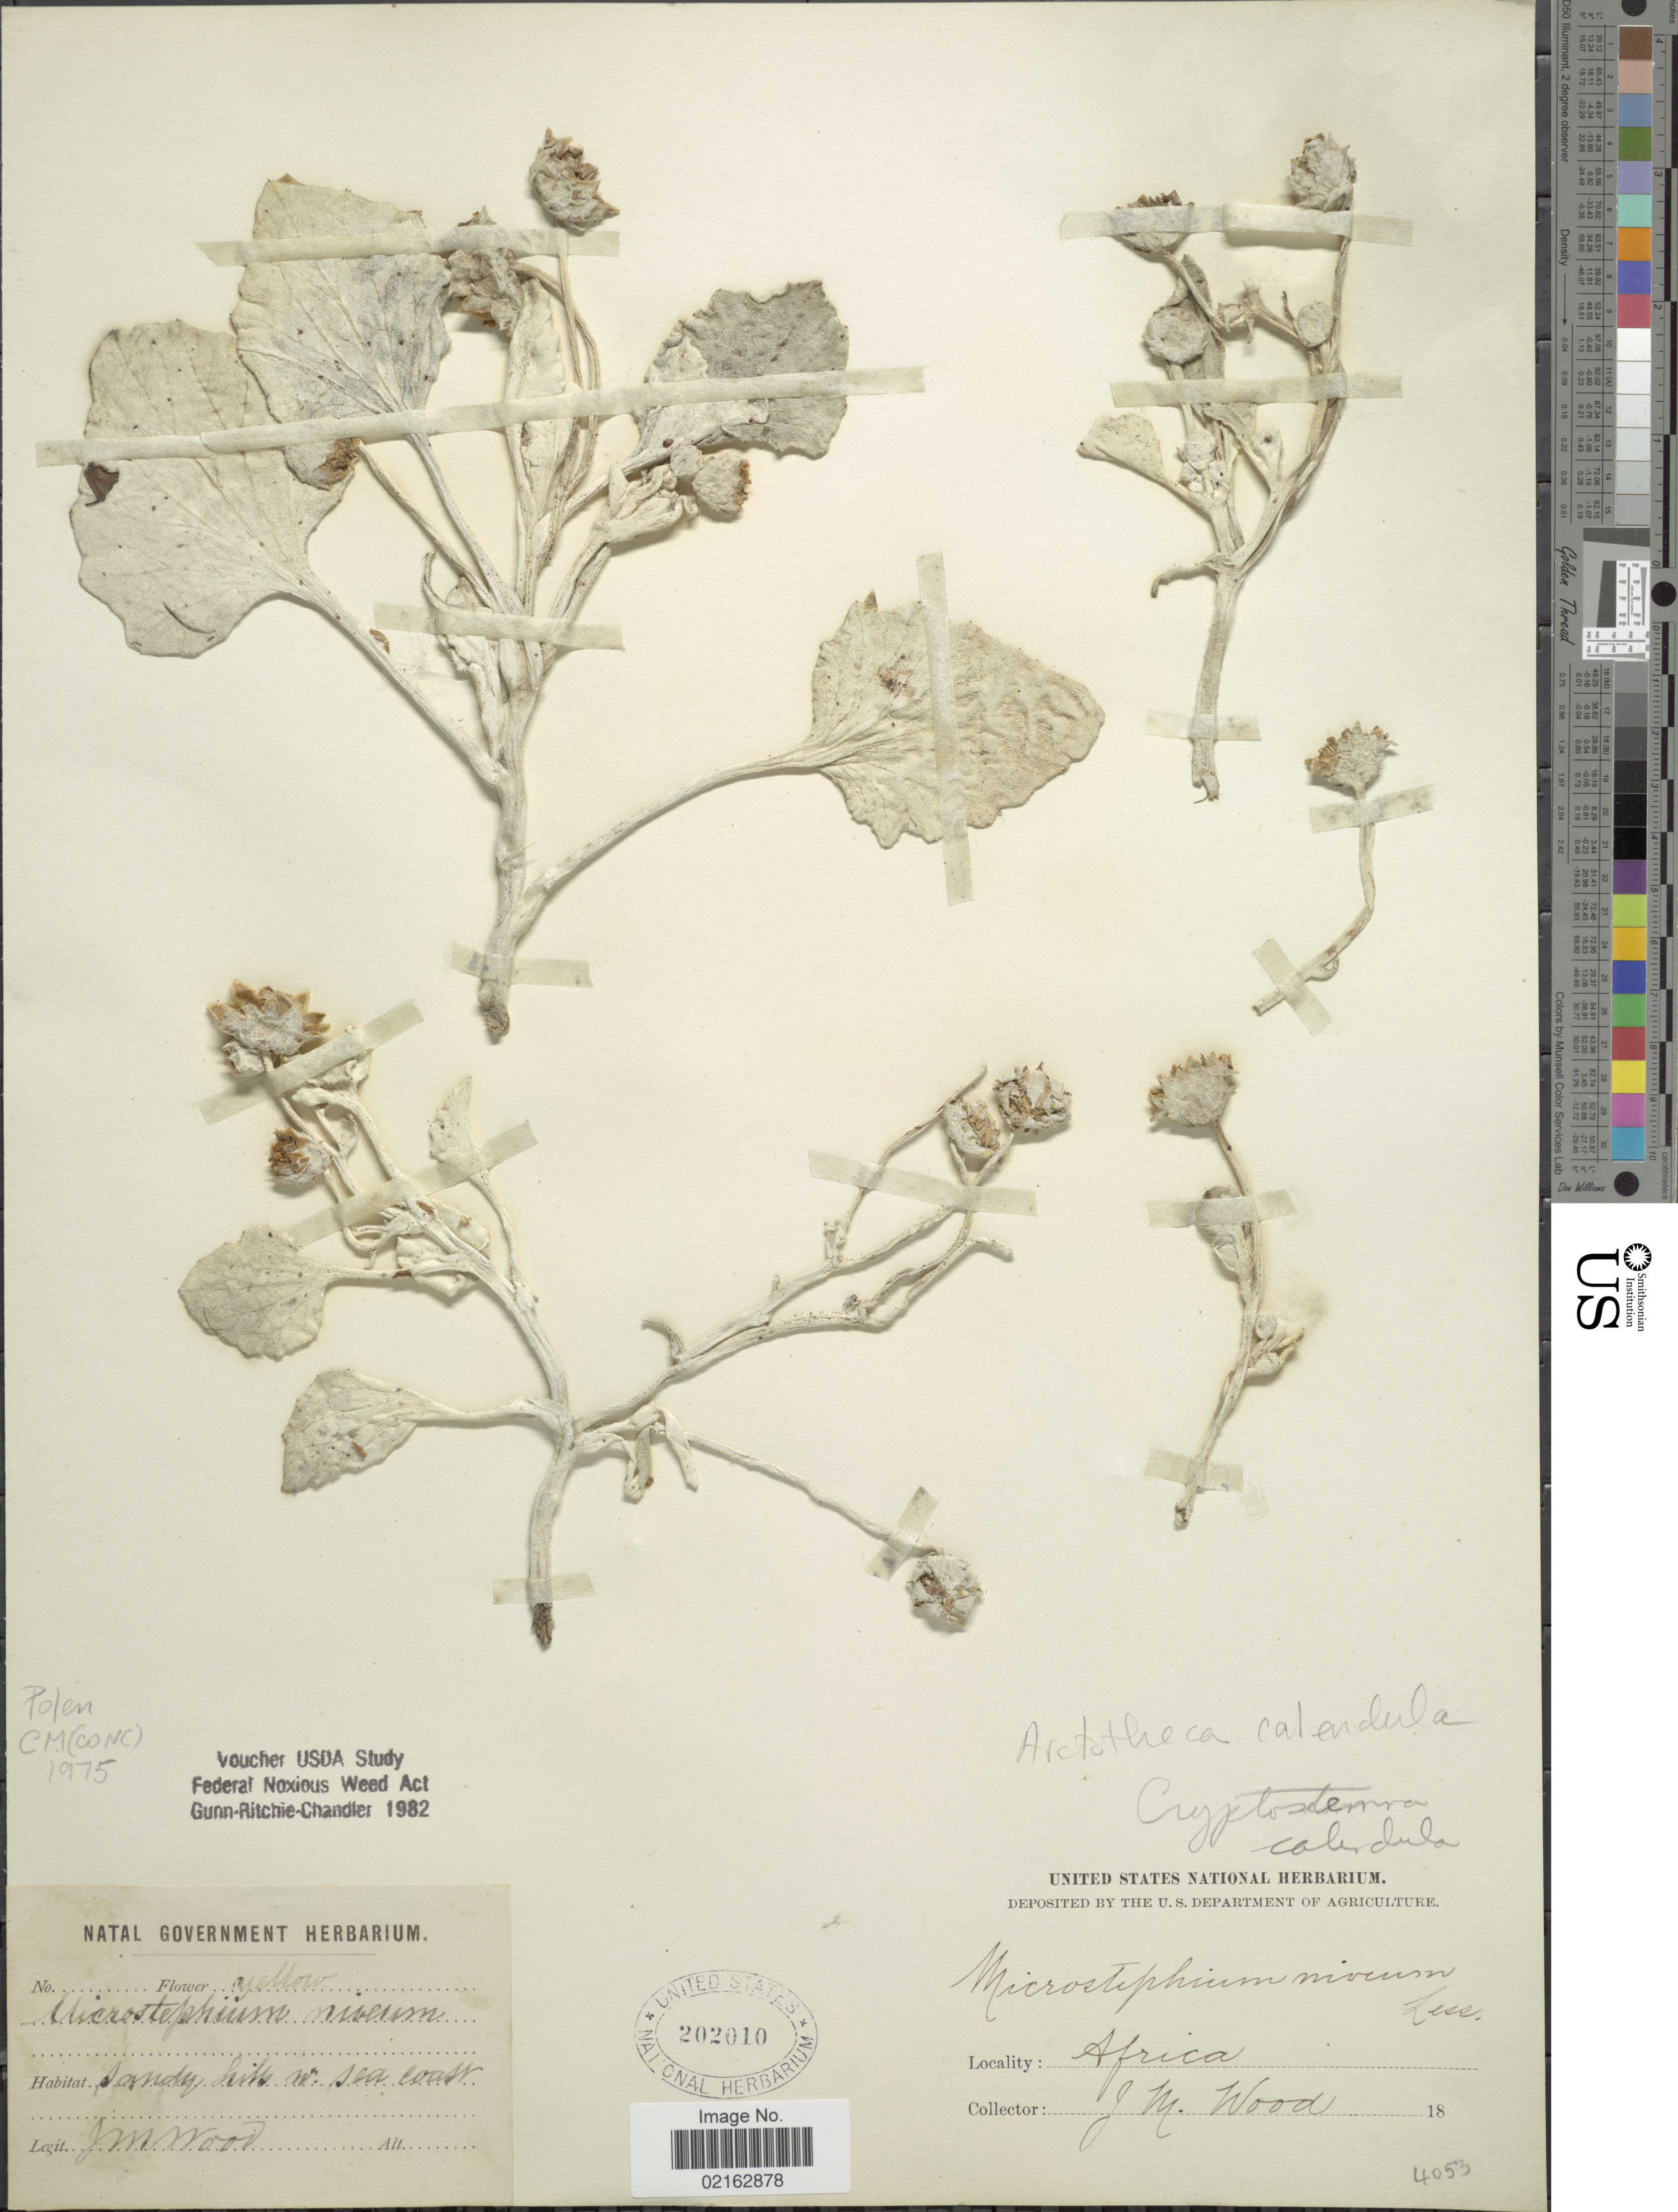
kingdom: Plantae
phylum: Tracheophyta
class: Magnoliopsida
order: Asterales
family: Asteraceae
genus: Arctotheca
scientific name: Arctotheca calendula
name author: (L.) Levyns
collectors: J. M. Wood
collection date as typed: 18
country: South Africa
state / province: KwaZulu-Natal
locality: Sandy hills w. sea coast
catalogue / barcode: US 202010